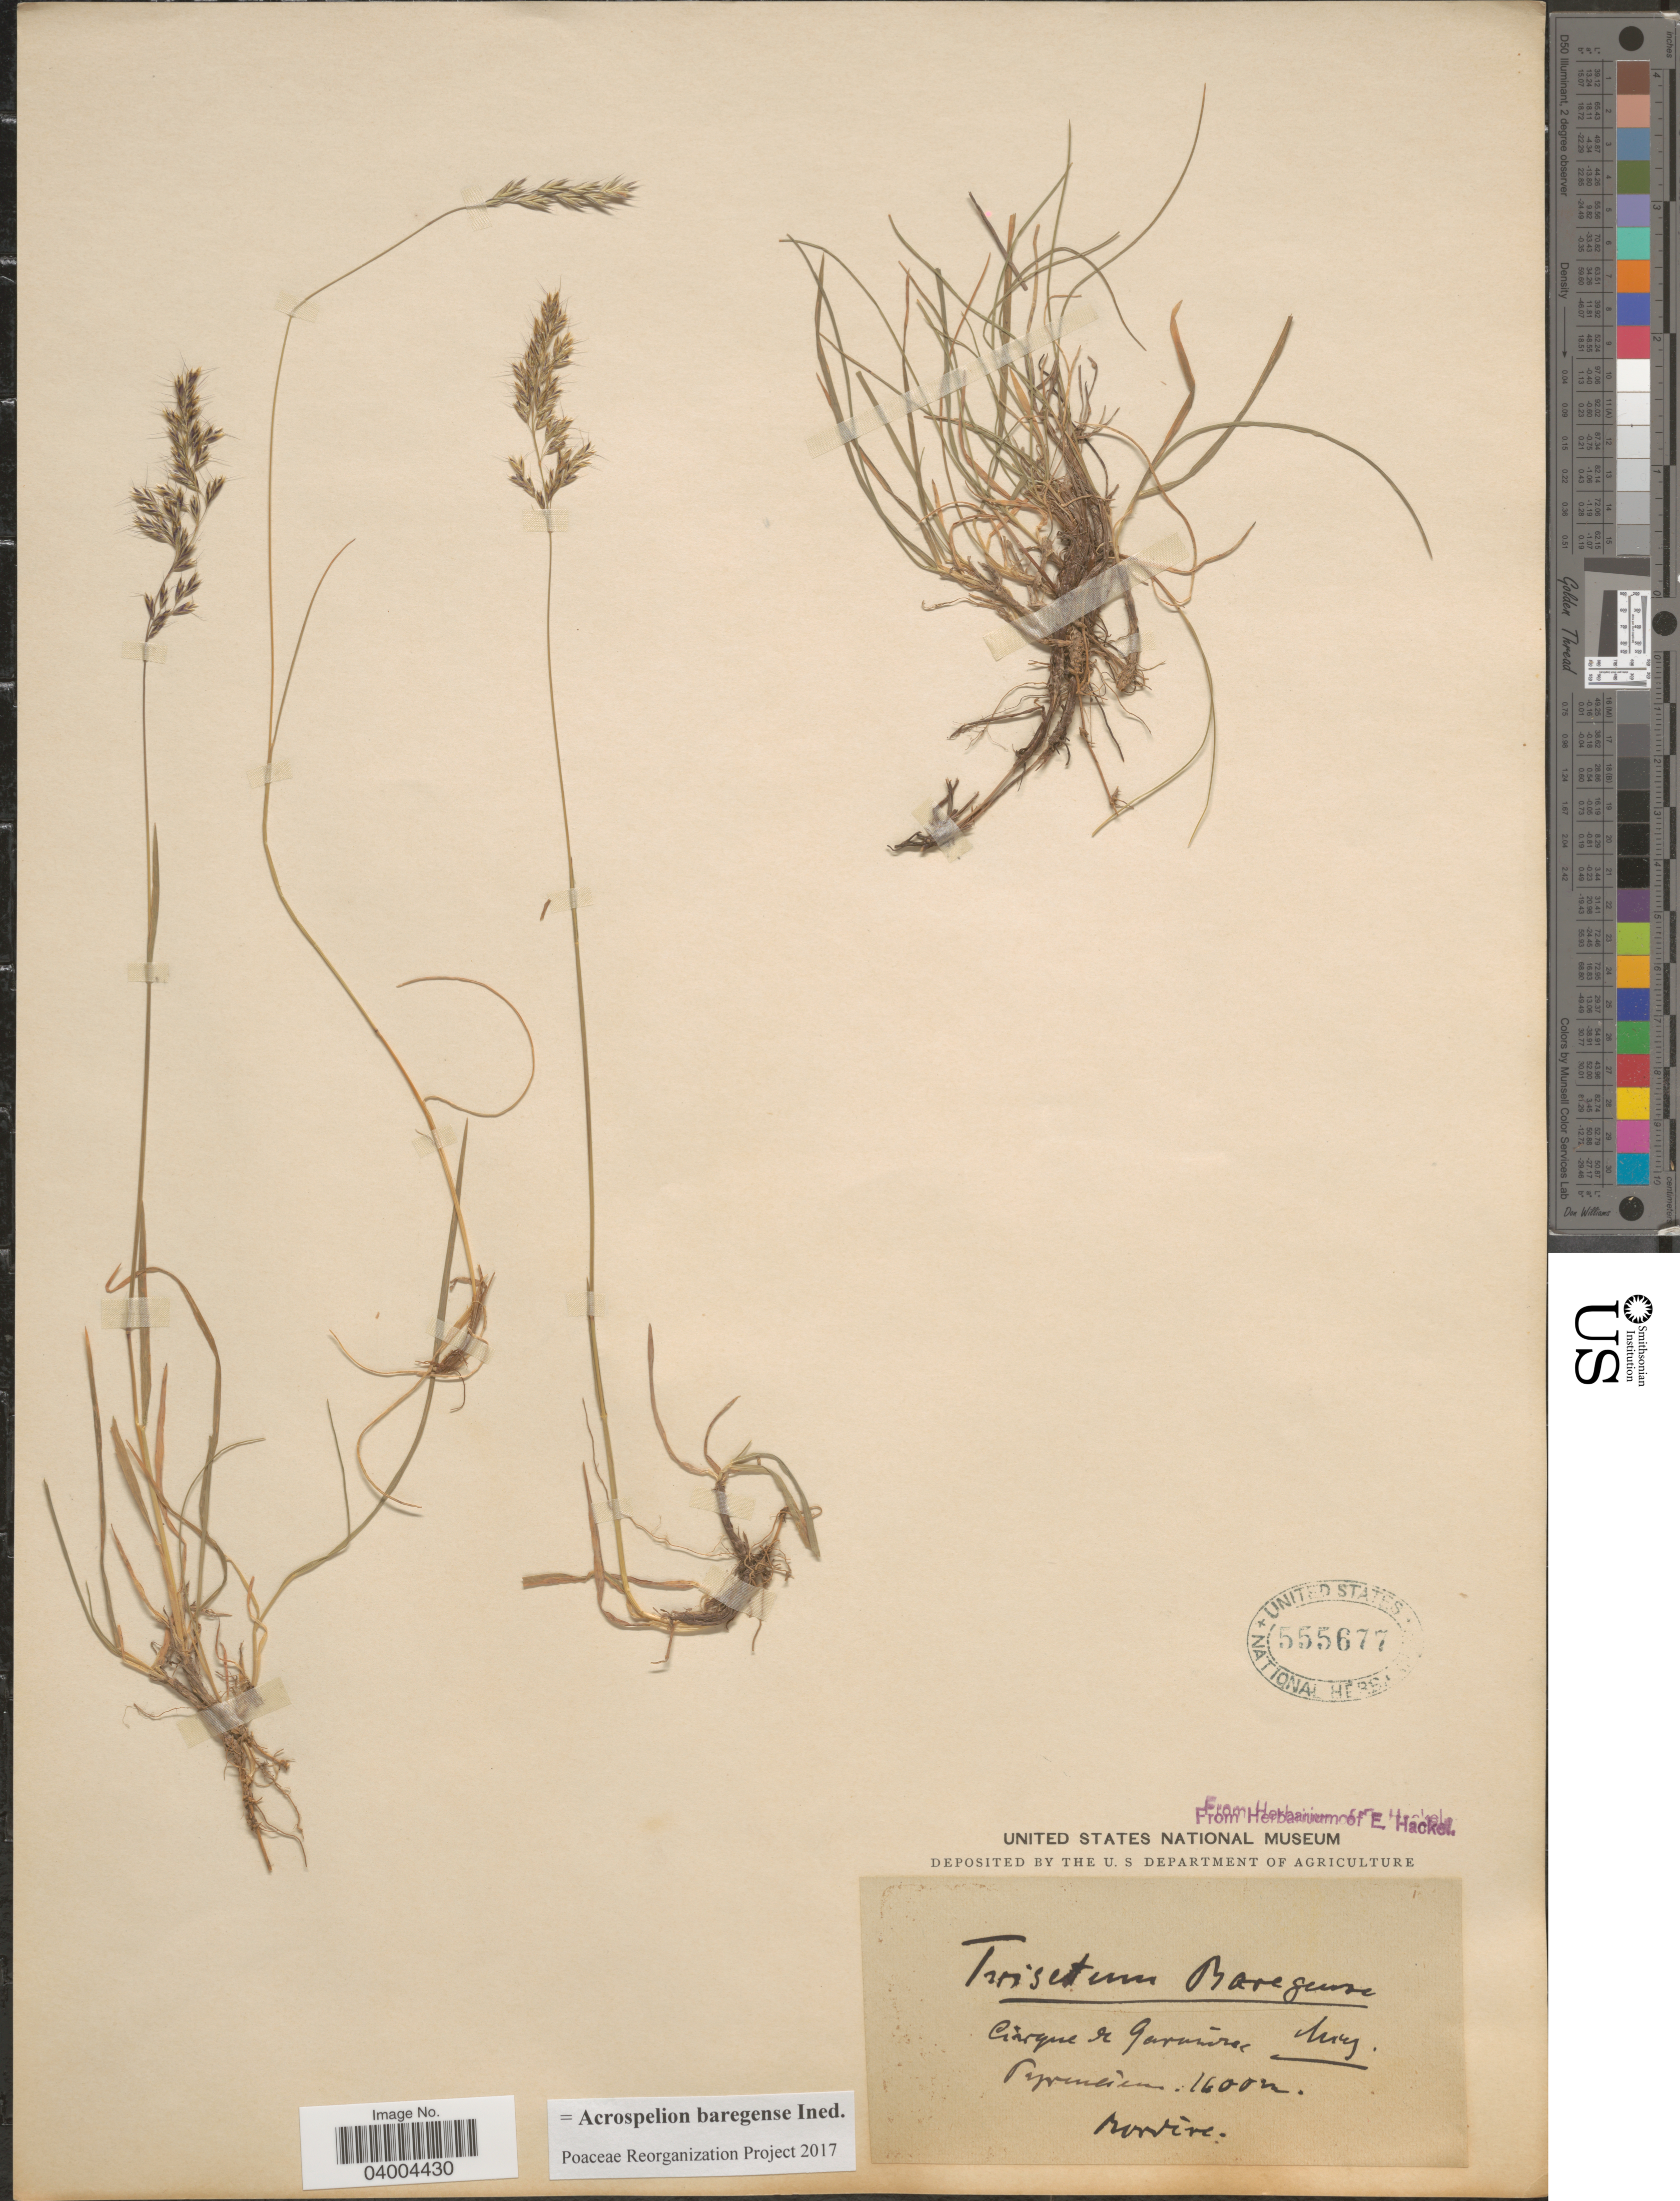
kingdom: Plantae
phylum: Tracheophyta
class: Liliopsida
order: Poales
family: Poaceae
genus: Acrospelion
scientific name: Acrospelion baregense ined.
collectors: ex herb. E. Hackel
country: France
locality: Cirque de Gavarnie. Pyrenaicum.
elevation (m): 1600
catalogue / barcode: US 555677